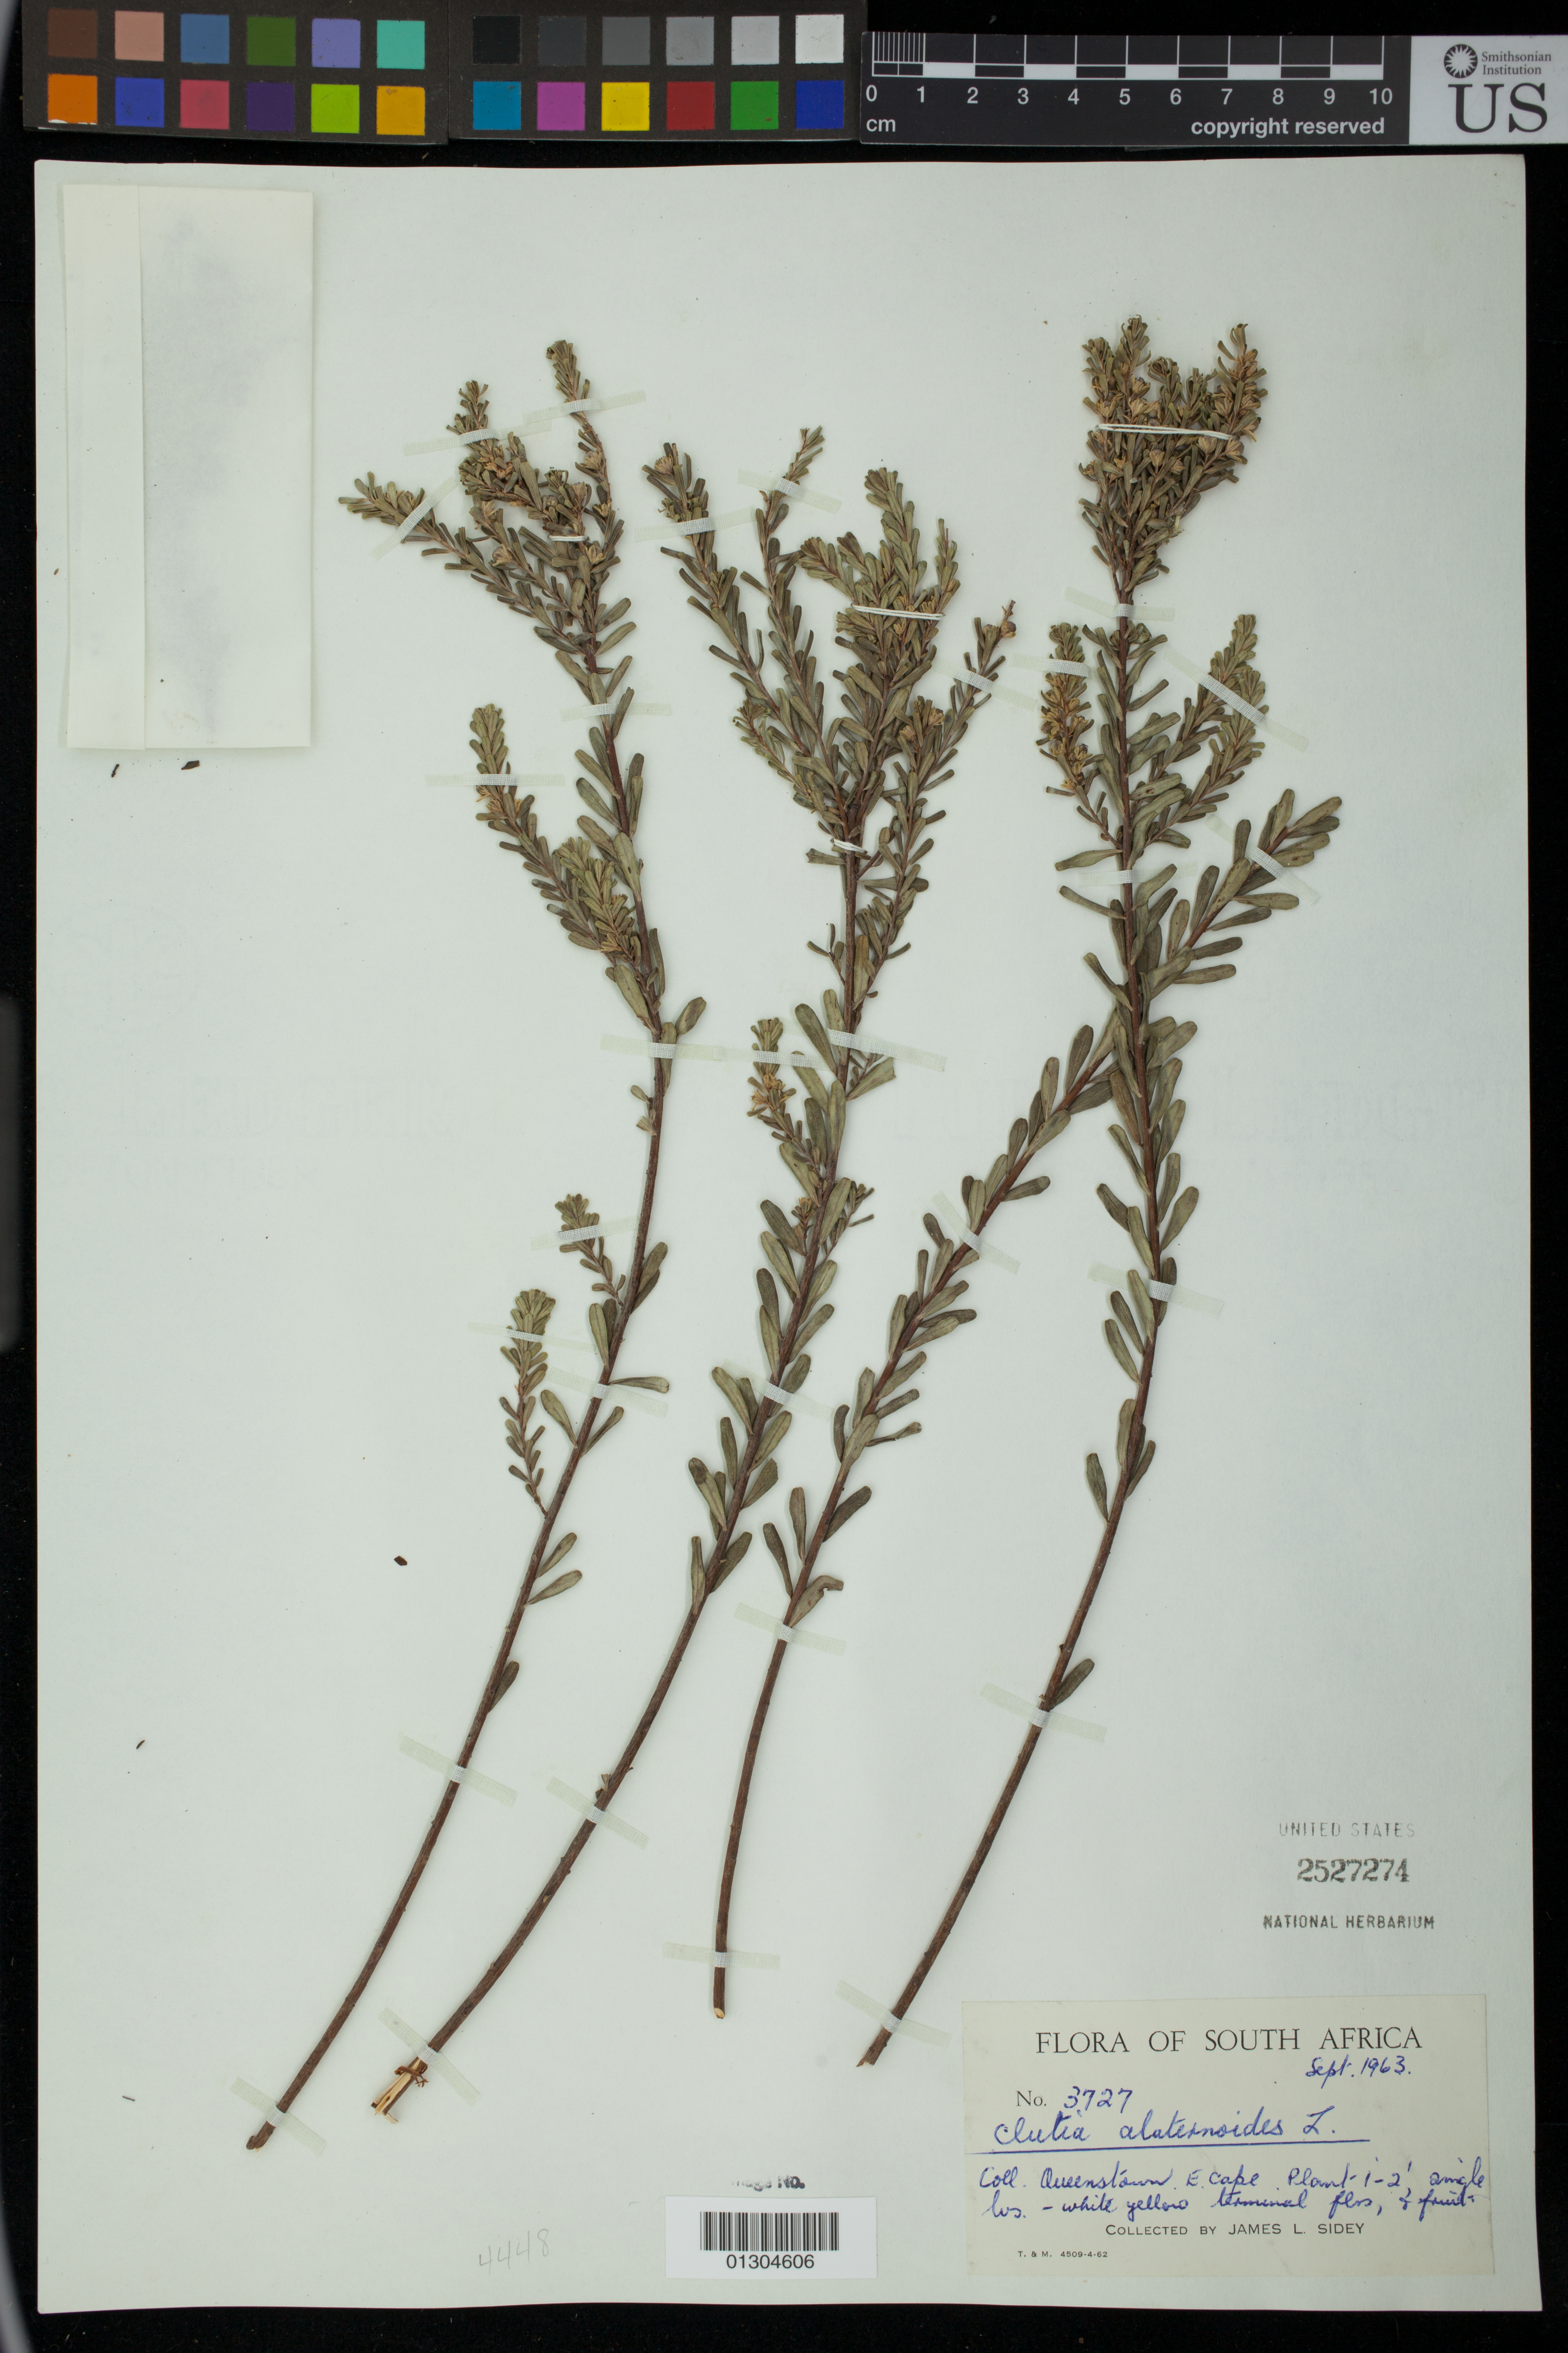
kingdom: Plantae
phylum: Tracheophyta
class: Magnoliopsida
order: Malpighiales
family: Peraceae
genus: Clutia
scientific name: Clutia alaternoides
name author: L.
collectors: J. L. Sidey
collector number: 3727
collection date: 1963-09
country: South Africa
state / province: Eastern Cape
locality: Queenstown, E. Cape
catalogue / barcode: US 2527274